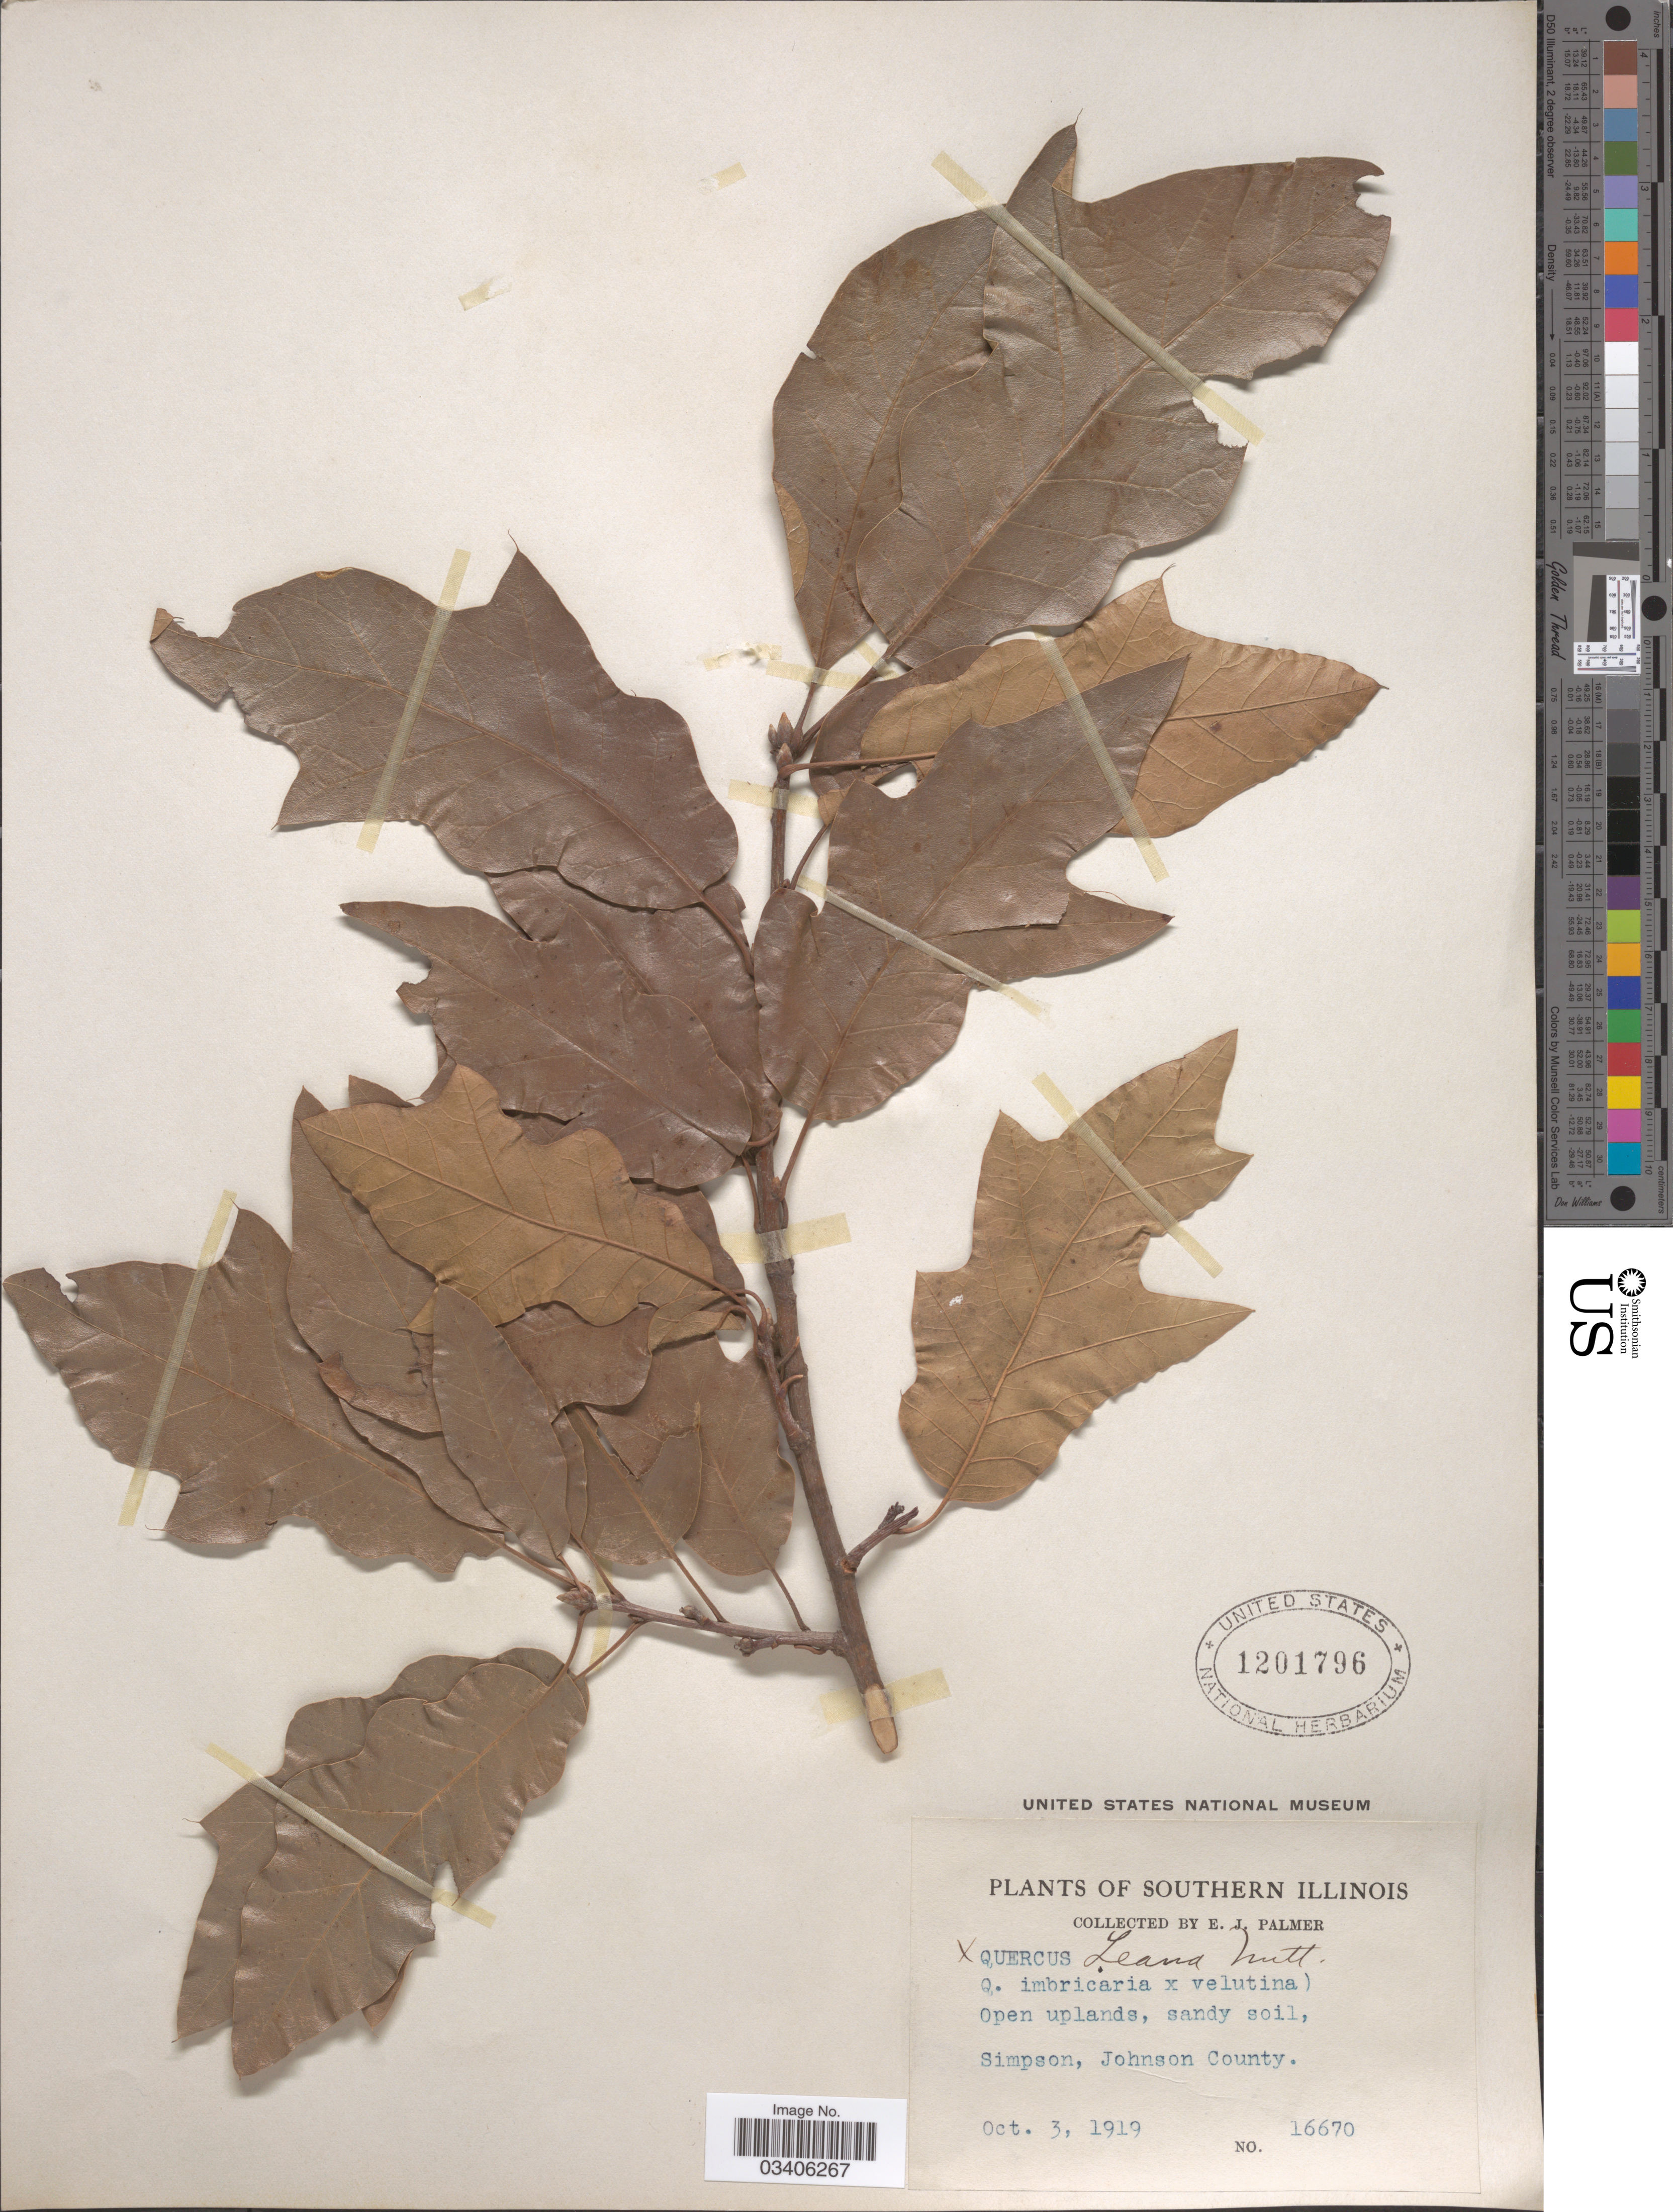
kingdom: Plantae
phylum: Tracheophyta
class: Magnoliopsida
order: Fagales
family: Fagaceae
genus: Quercus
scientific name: Quercus x leana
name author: Nutt.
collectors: E. J. Palmer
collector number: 16670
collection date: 1919-10-03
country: United States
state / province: Illinois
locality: Southern Illinois. Simpson, Johnson County.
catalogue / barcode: US 1201796